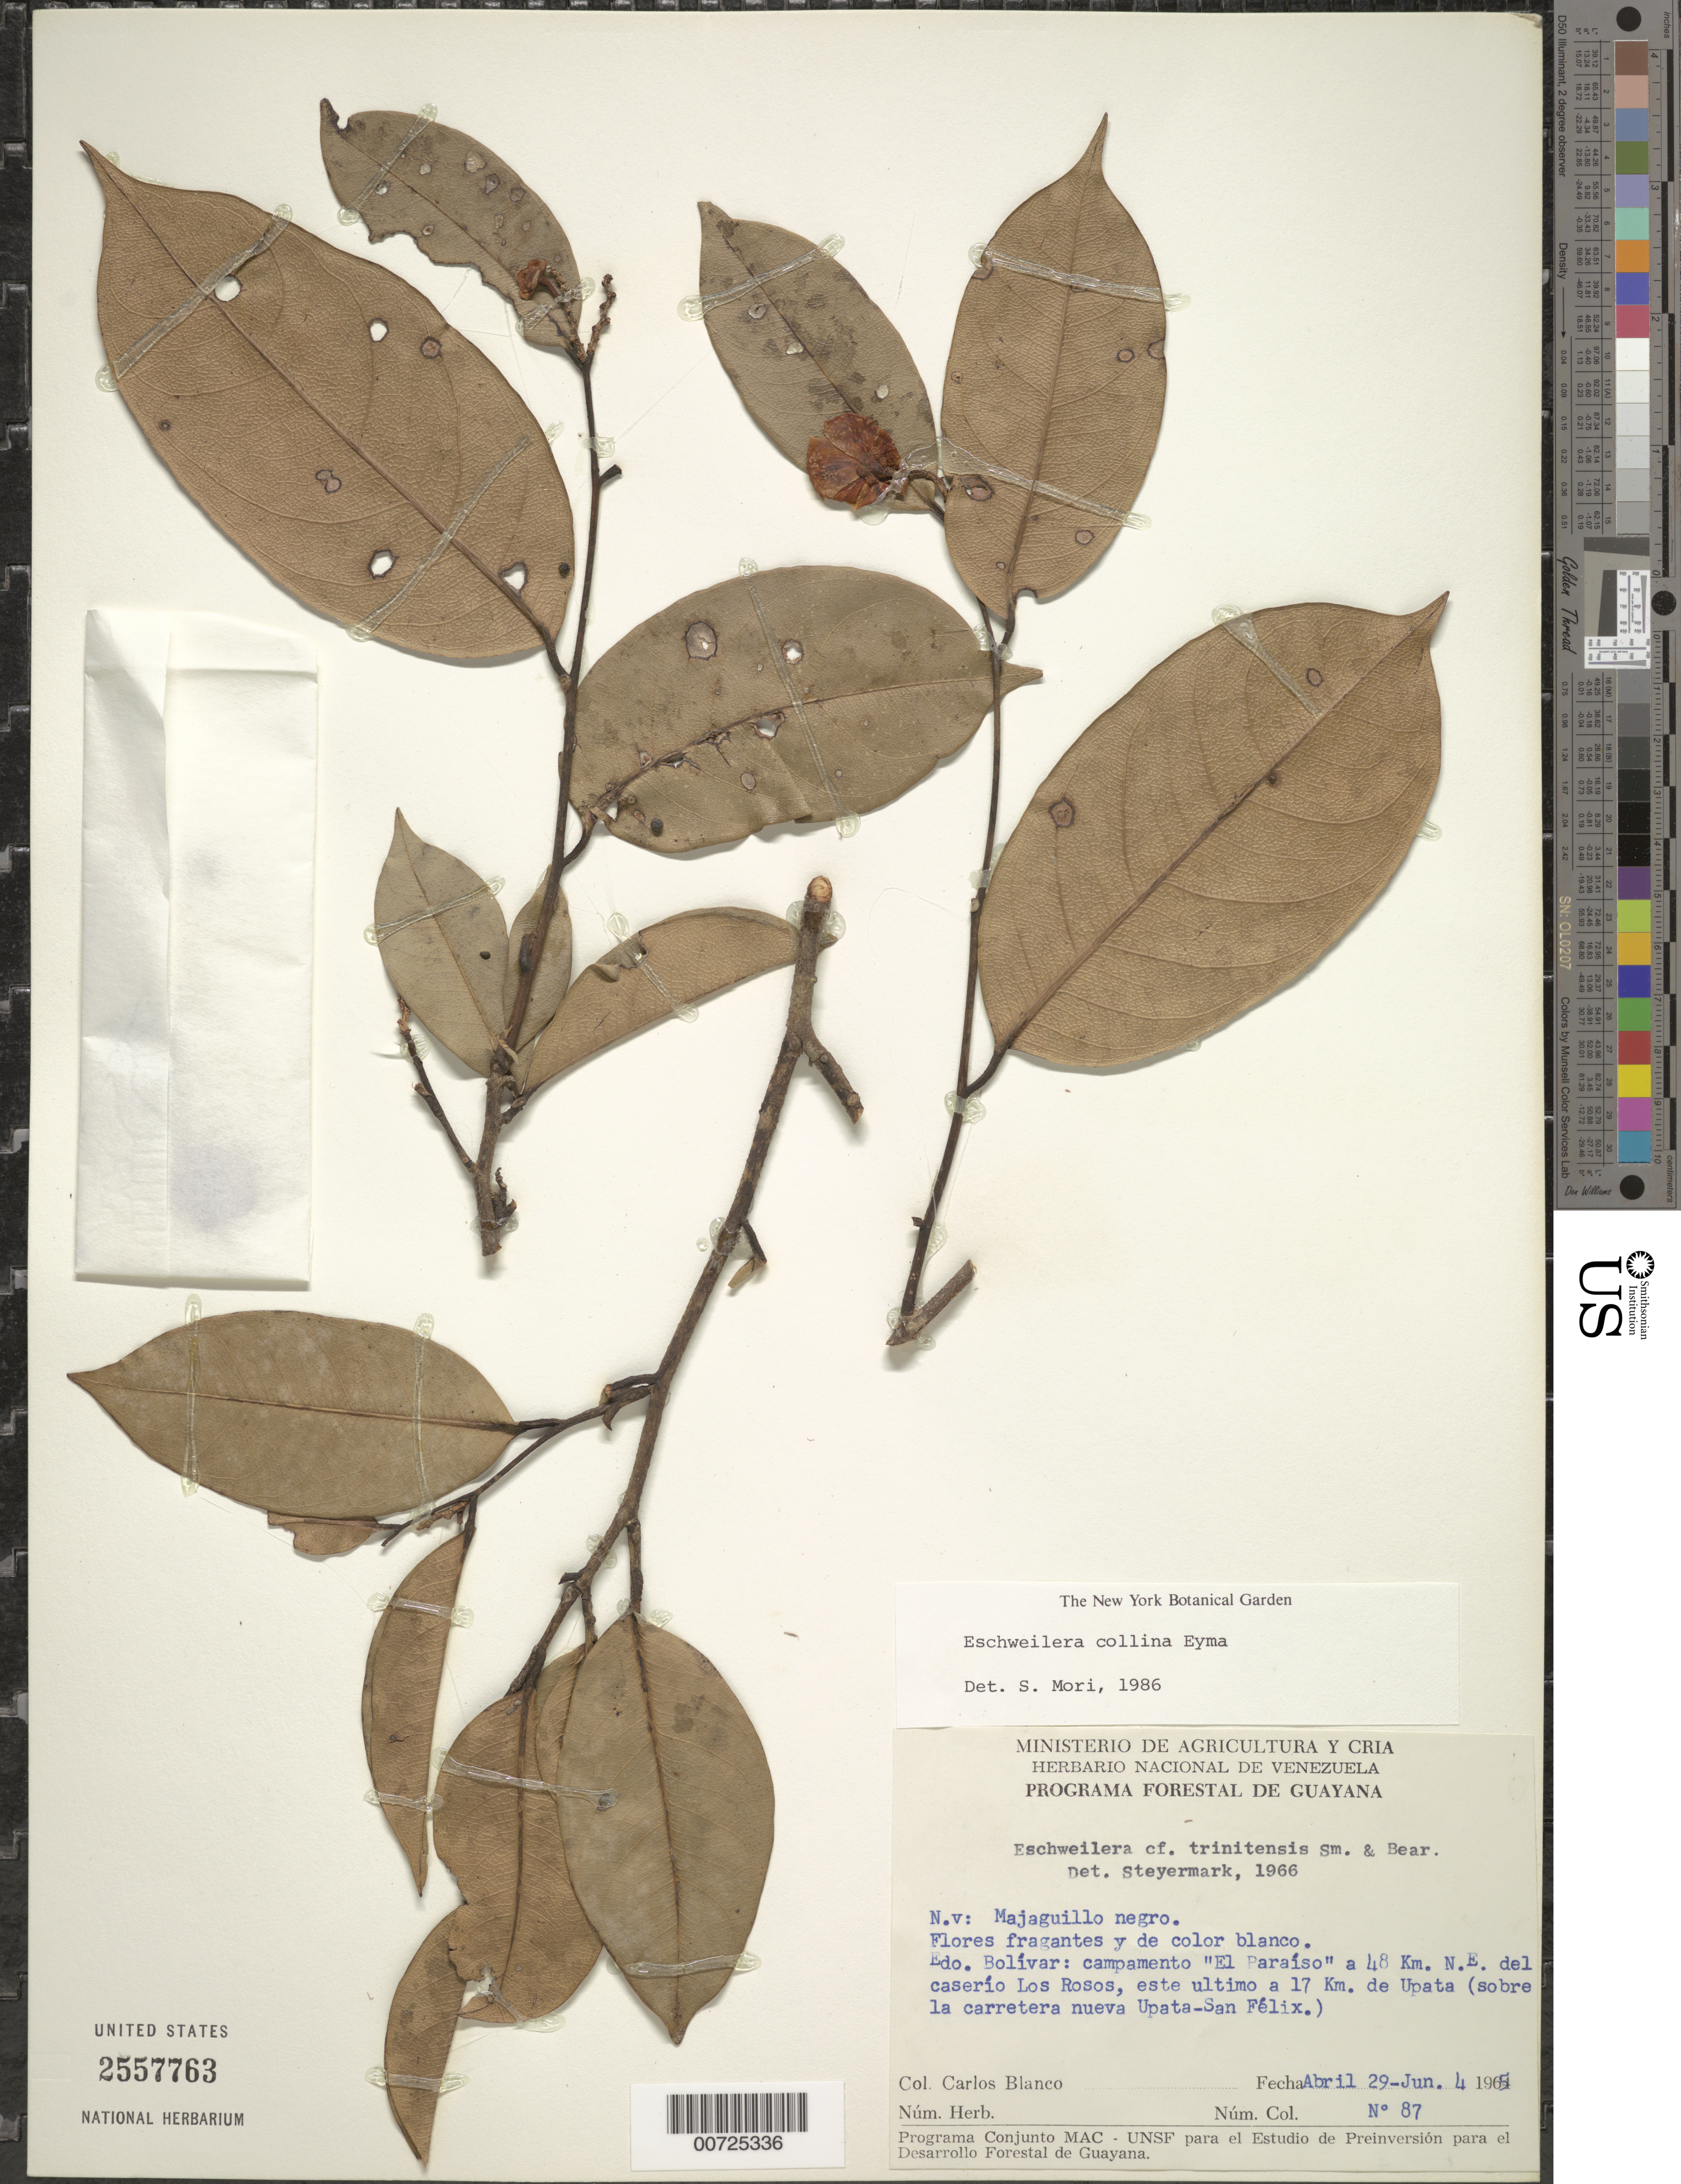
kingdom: Plantae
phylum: Tracheophyta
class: Magnoliopsida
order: Ericales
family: Lecythidaceae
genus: Eschweilera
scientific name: Eschweilera collina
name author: Eyma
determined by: Mori, Scott A.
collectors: C. A. Blanco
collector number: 87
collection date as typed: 29-Apr-65 to 4-Jun-65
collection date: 1965-04-29/1965-06-04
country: Venezuela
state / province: Bolívar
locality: Campamento "El Paraiso" a 48 km NE del caserío Los Rosos, este ultimo aprox. 17 km de Upata (sobre la carretera nueva Upata-San Felix)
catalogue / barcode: US 2557763